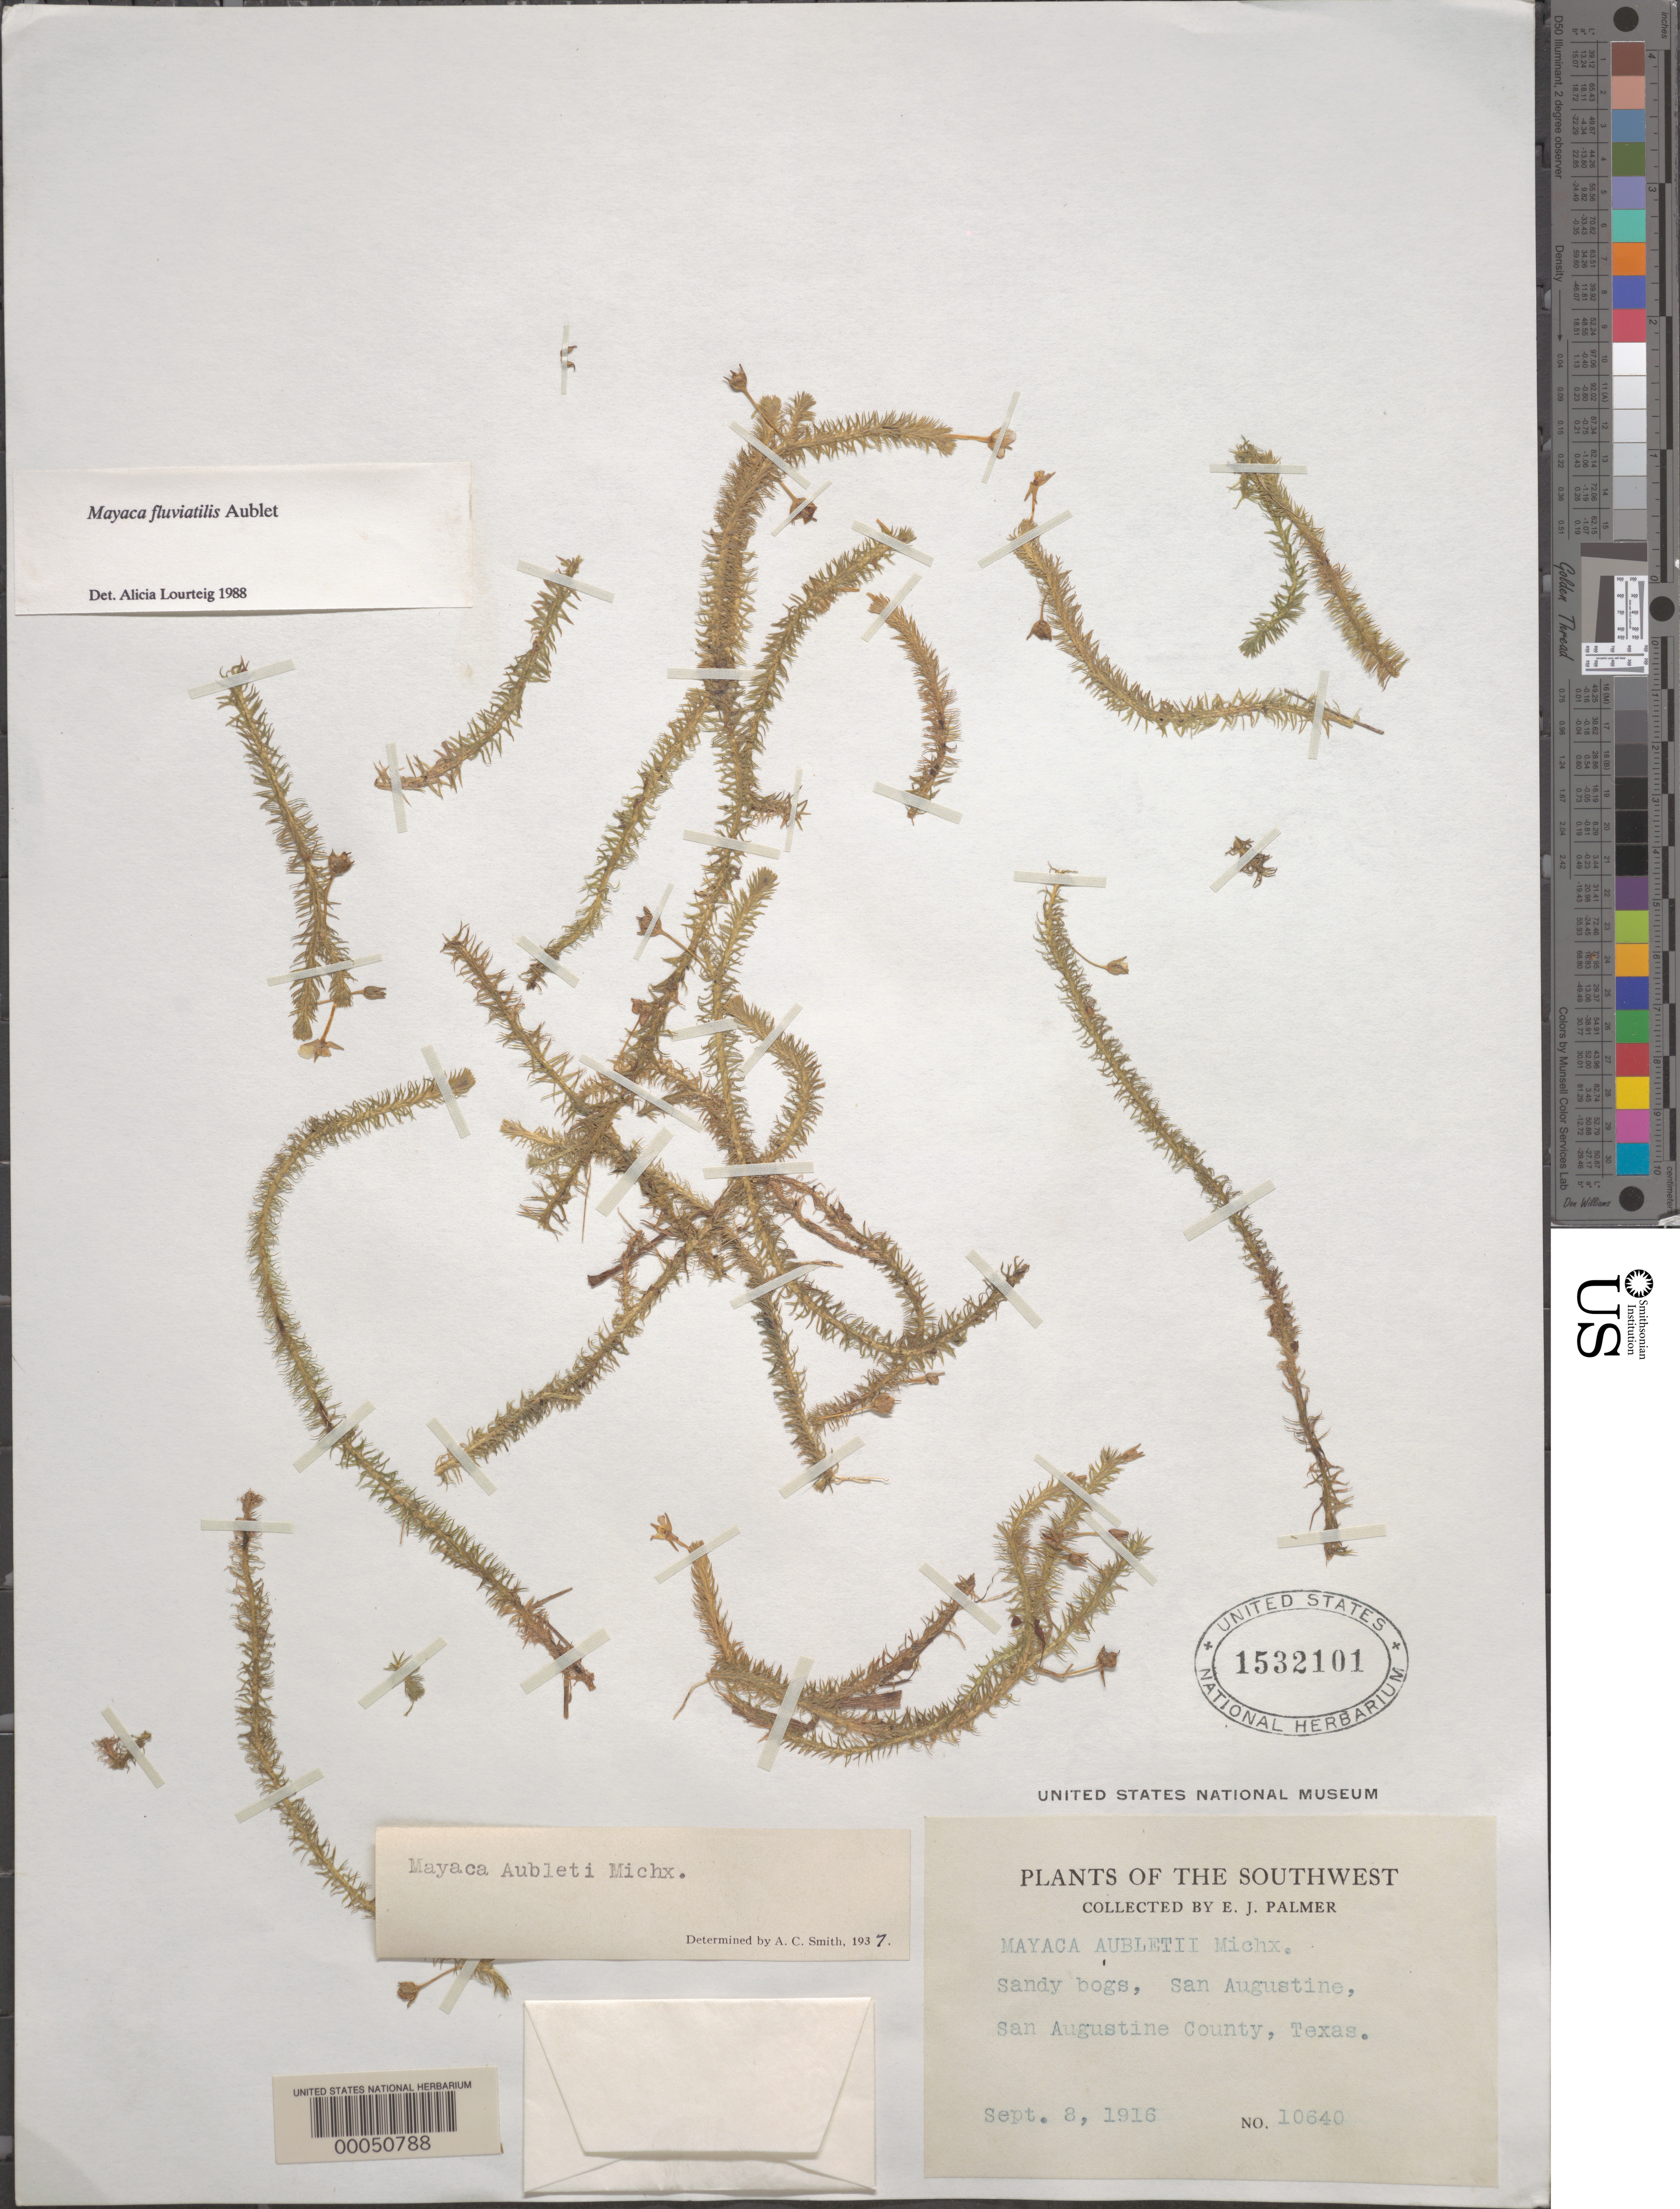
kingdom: Plantae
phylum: Tracheophyta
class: Liliopsida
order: Poales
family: Mayacaceae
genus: Mayaca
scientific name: Mayaca fluviatilis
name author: Aubl.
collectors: E. J. Palmer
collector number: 10640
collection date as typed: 08 Sep 1916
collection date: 1916-09-08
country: United States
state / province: Texas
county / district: San Augustine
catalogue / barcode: US 1532101